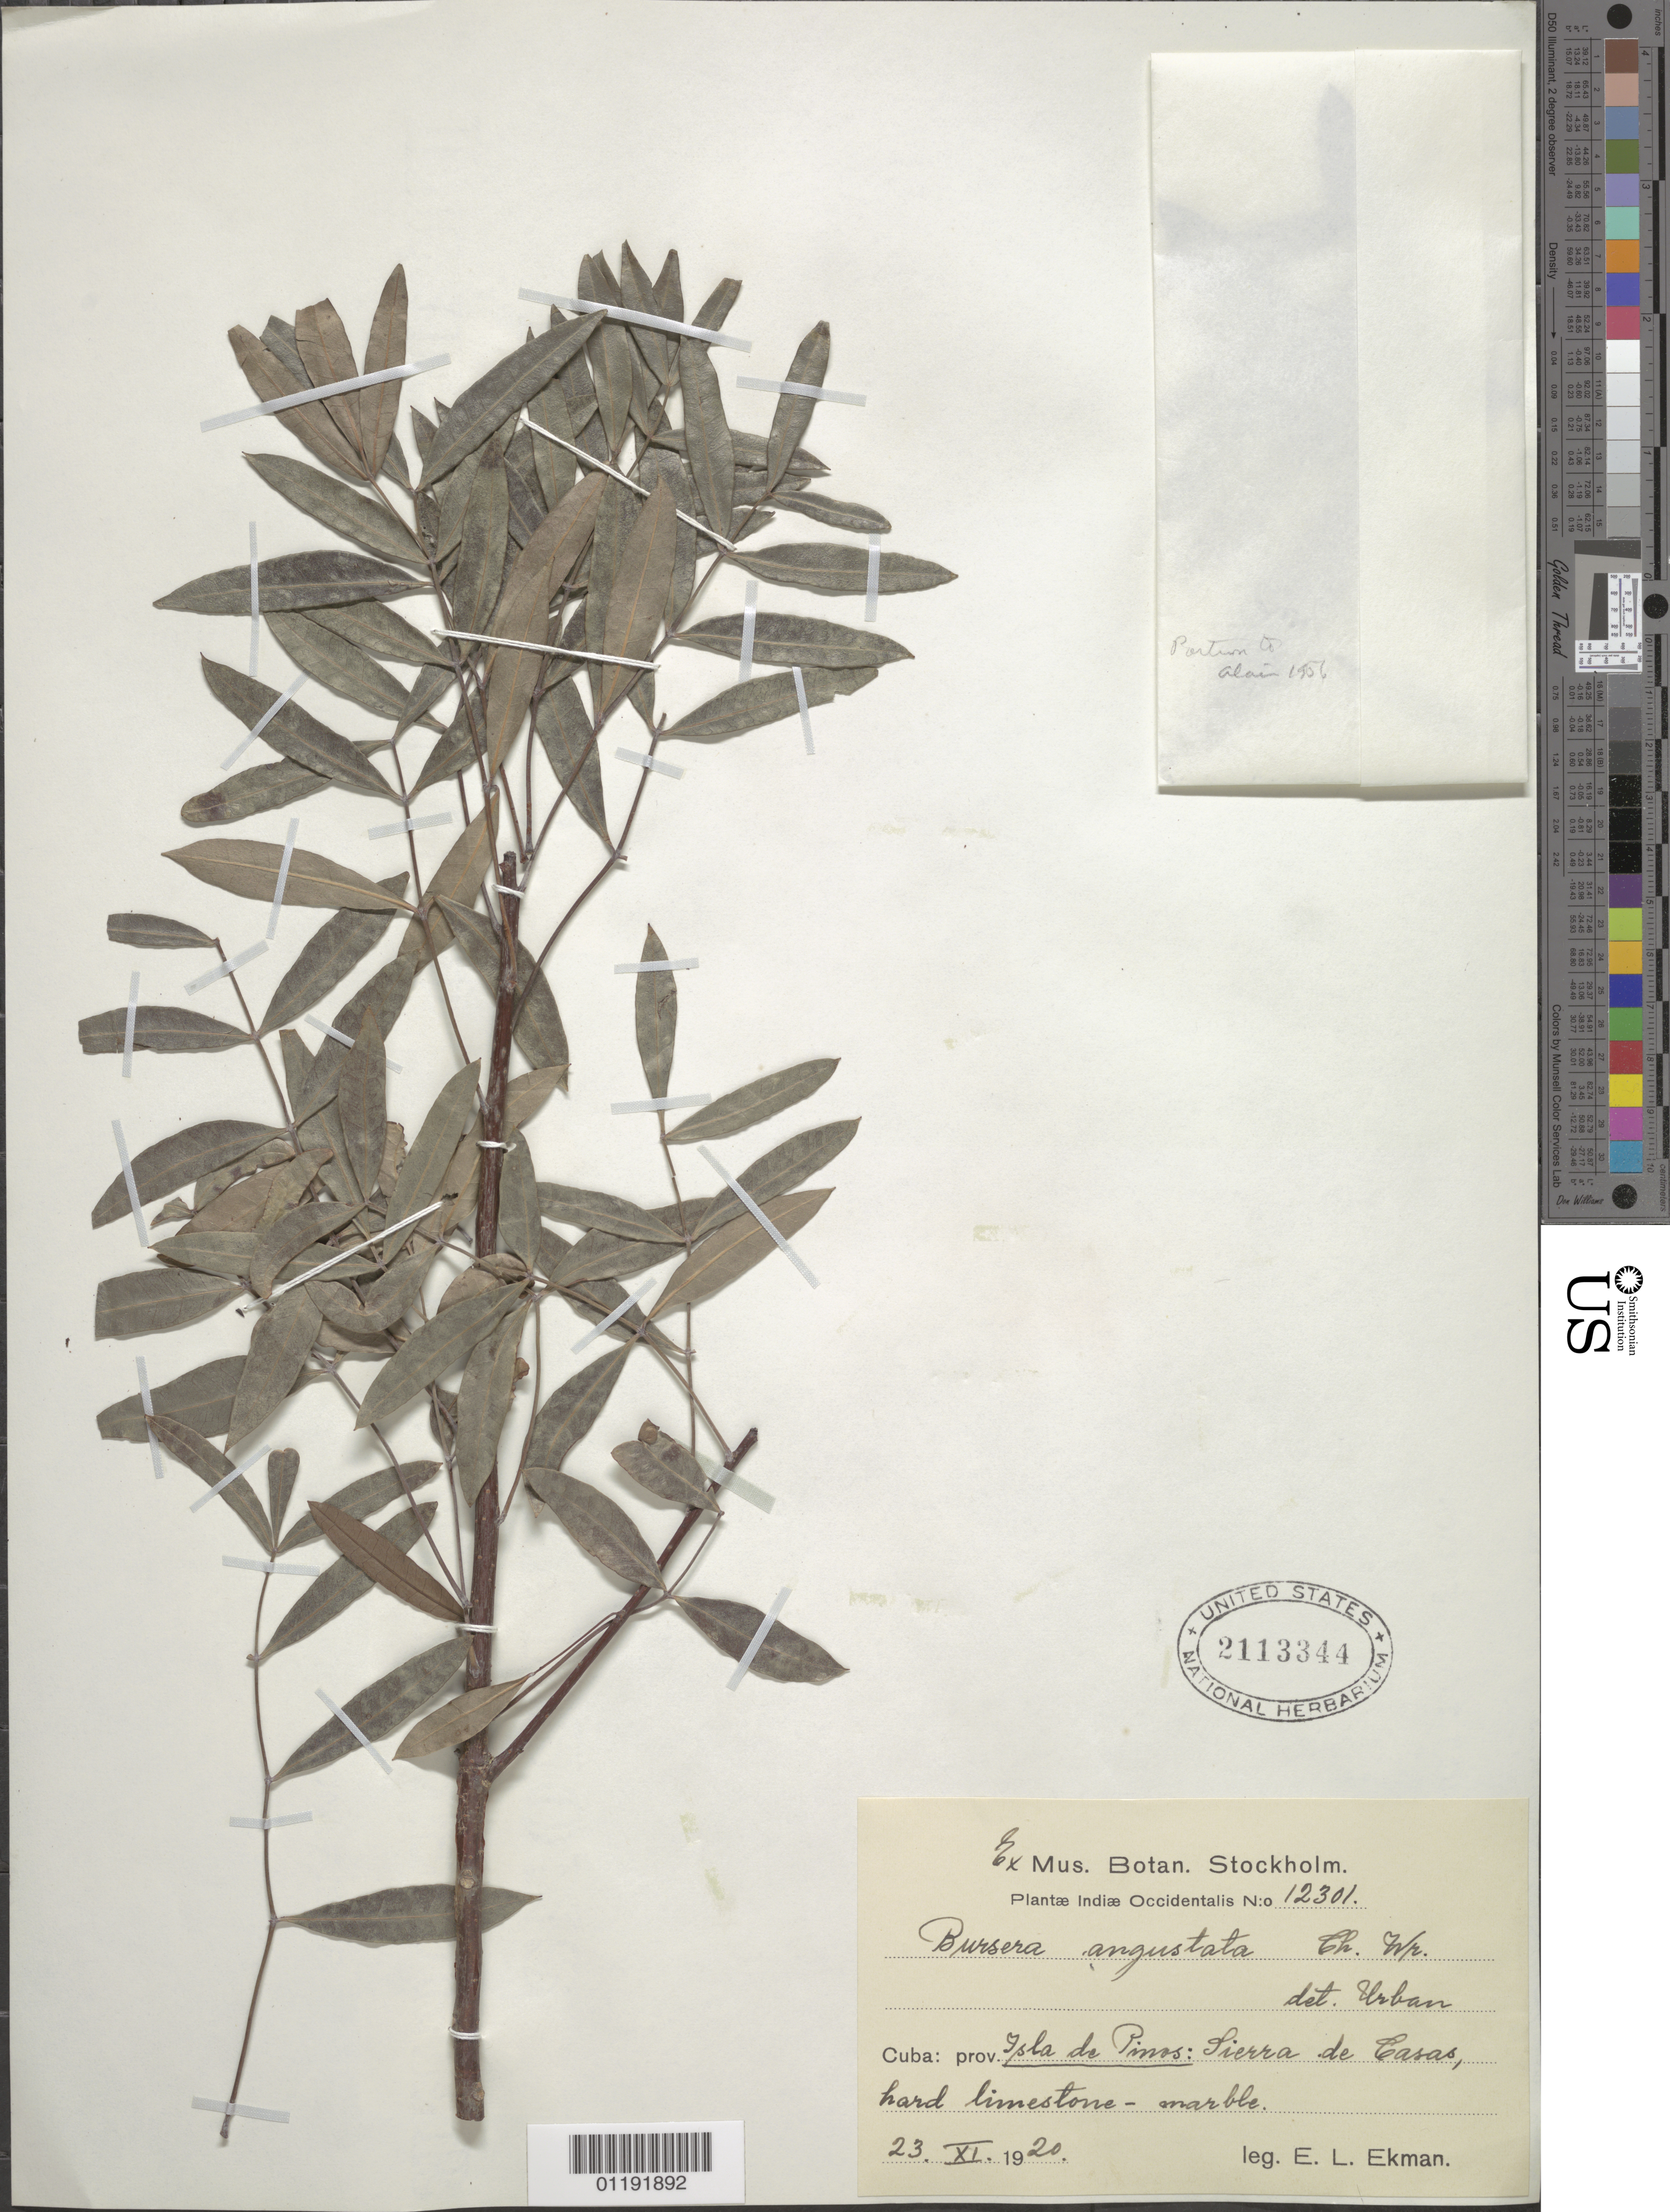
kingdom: Plantae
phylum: Tracheophyta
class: Magnoliopsida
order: Sapindales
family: Burseraceae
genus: Bursera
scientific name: Bursera angustata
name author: Griseb.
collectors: E. L. Ekman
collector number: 12301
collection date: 1920-11-23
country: Cuba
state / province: Isla de La Juventud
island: Cuba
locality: Sierra de Casas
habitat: Mt, hard limestone-marble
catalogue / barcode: US 2113344